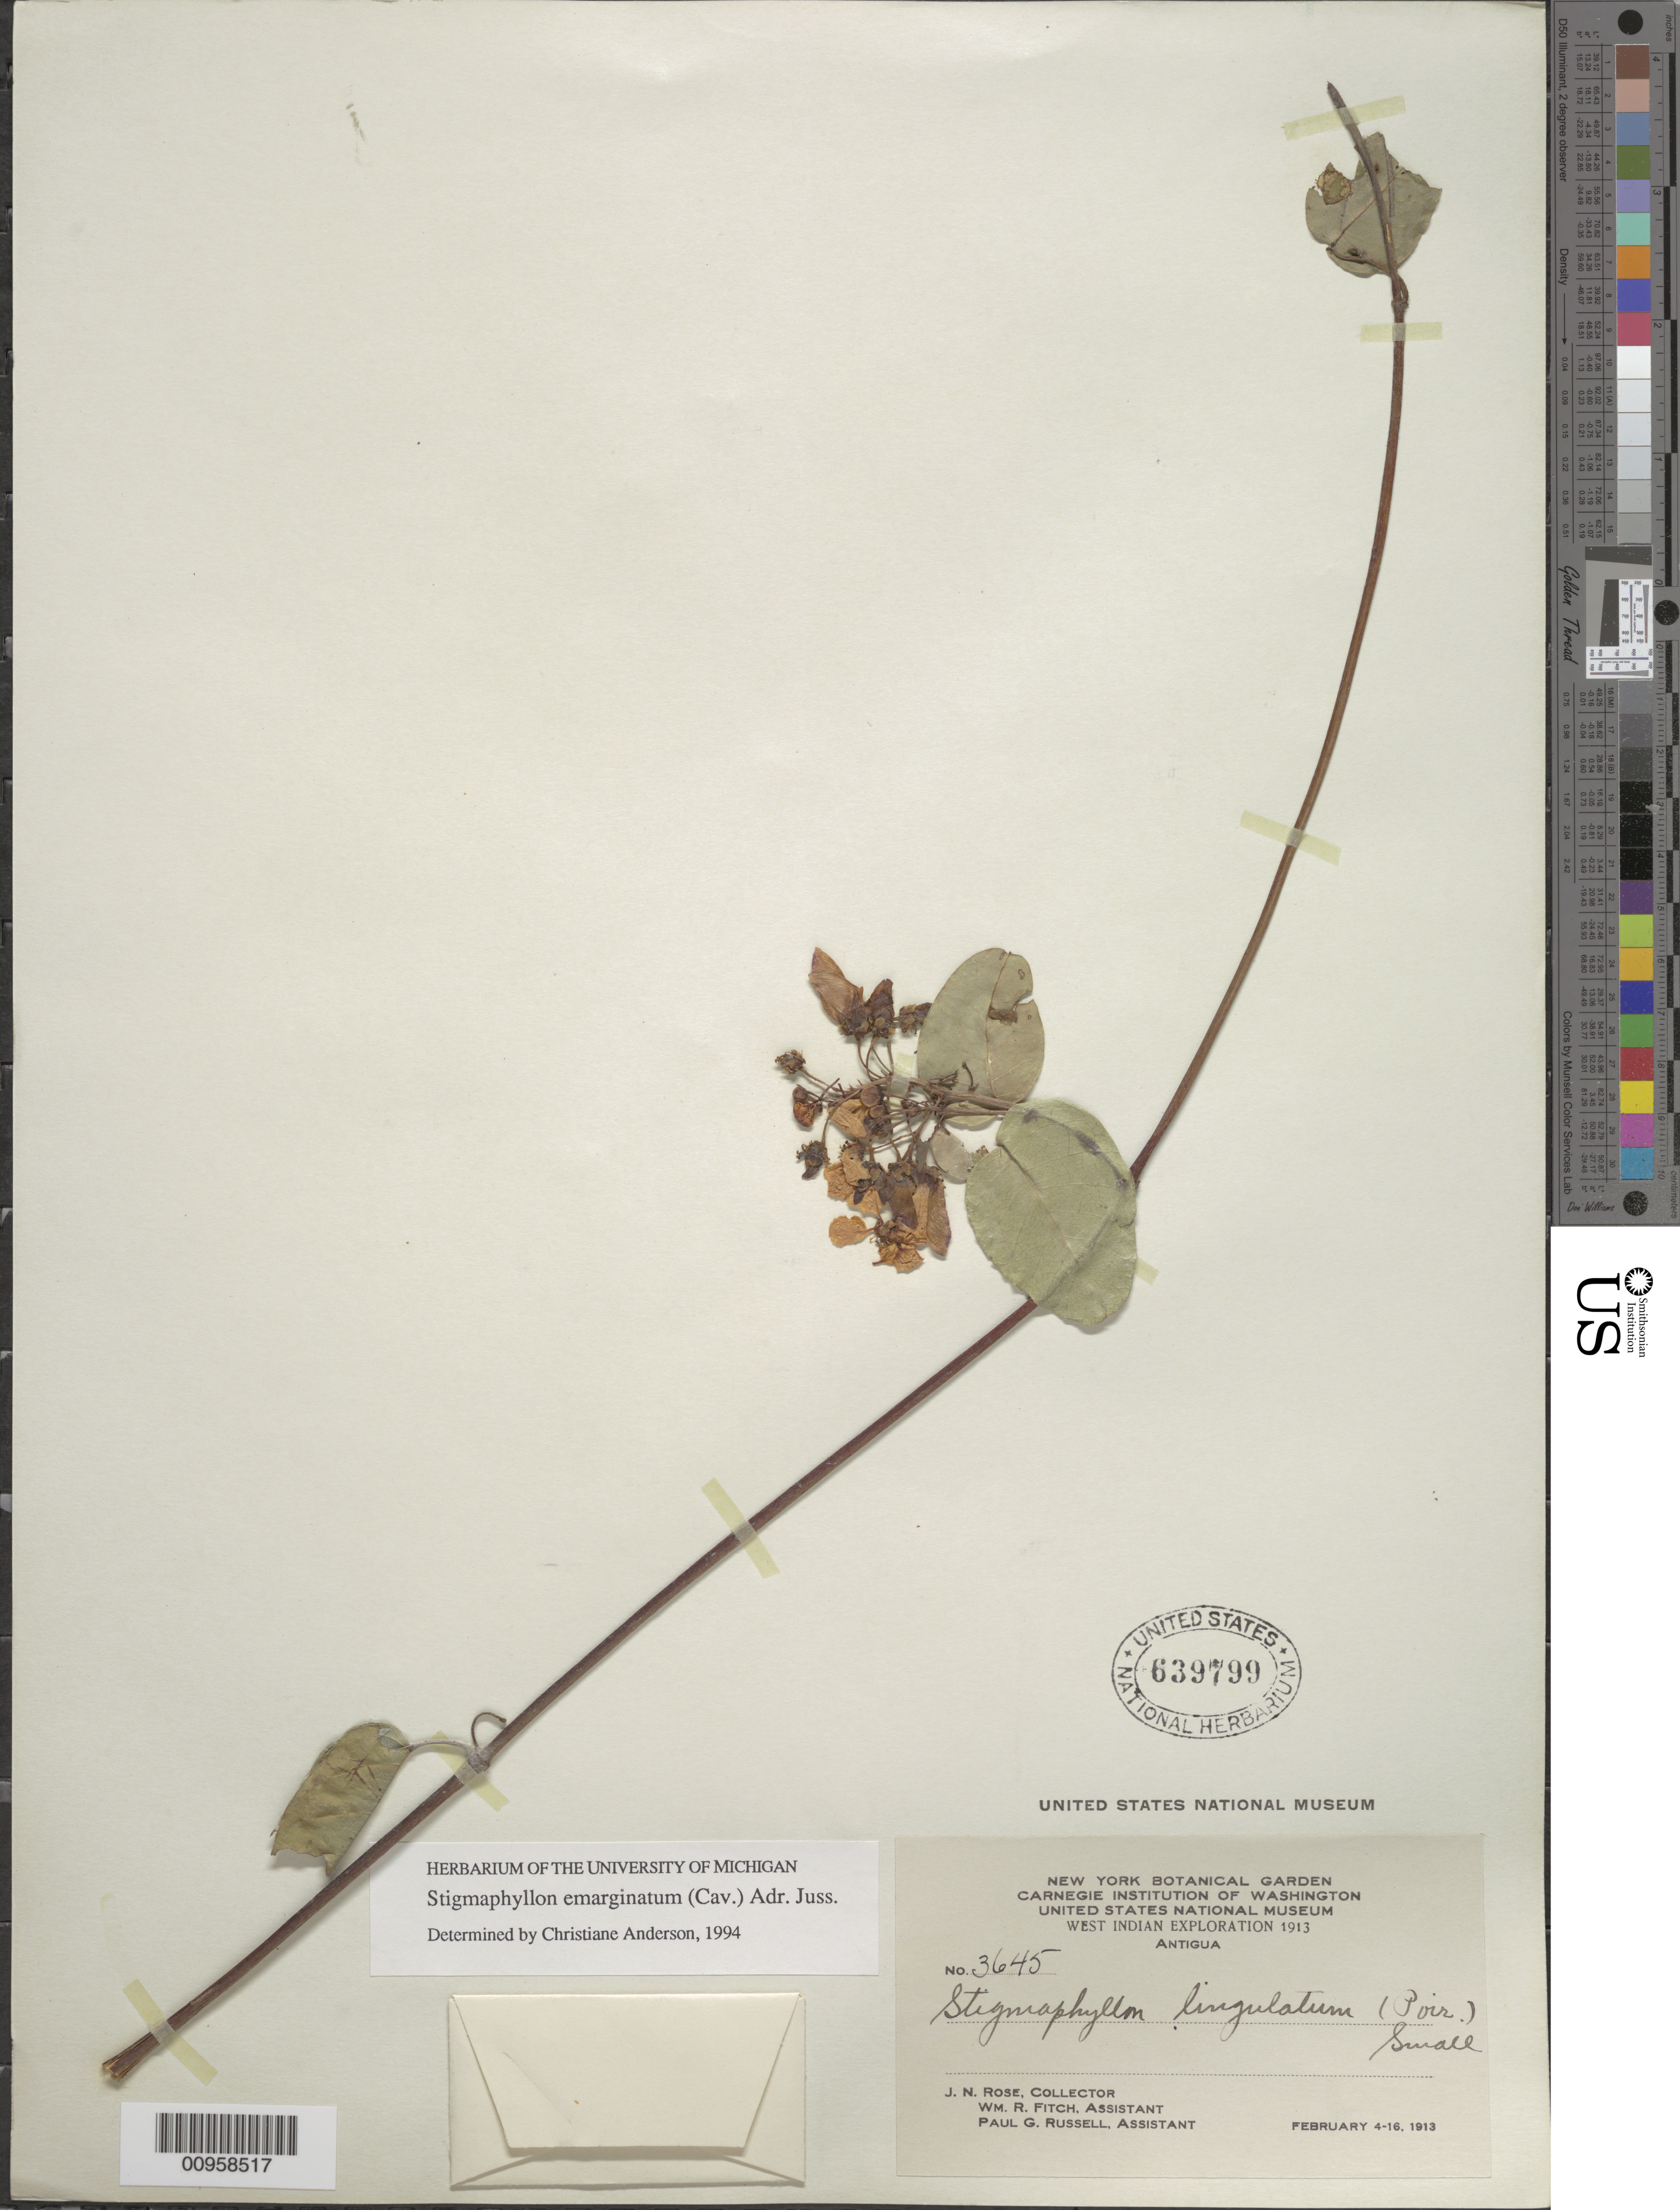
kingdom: Plantae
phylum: Tracheophyta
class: Magnoliopsida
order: Malpighiales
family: Malpighiaceae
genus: Stigmaphyllon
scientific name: Stigmaphyllon emarginatum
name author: (Cav.) A. Juss.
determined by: Anderson, C.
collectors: J. N. Rose, W. R. Fitch & P. G. Russell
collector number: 3645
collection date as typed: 04 Feb 1913 to 16 Feb 1913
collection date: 1913-02-04/1913-02-16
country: Antigua and Barbuda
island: Antigua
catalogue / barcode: US 639799